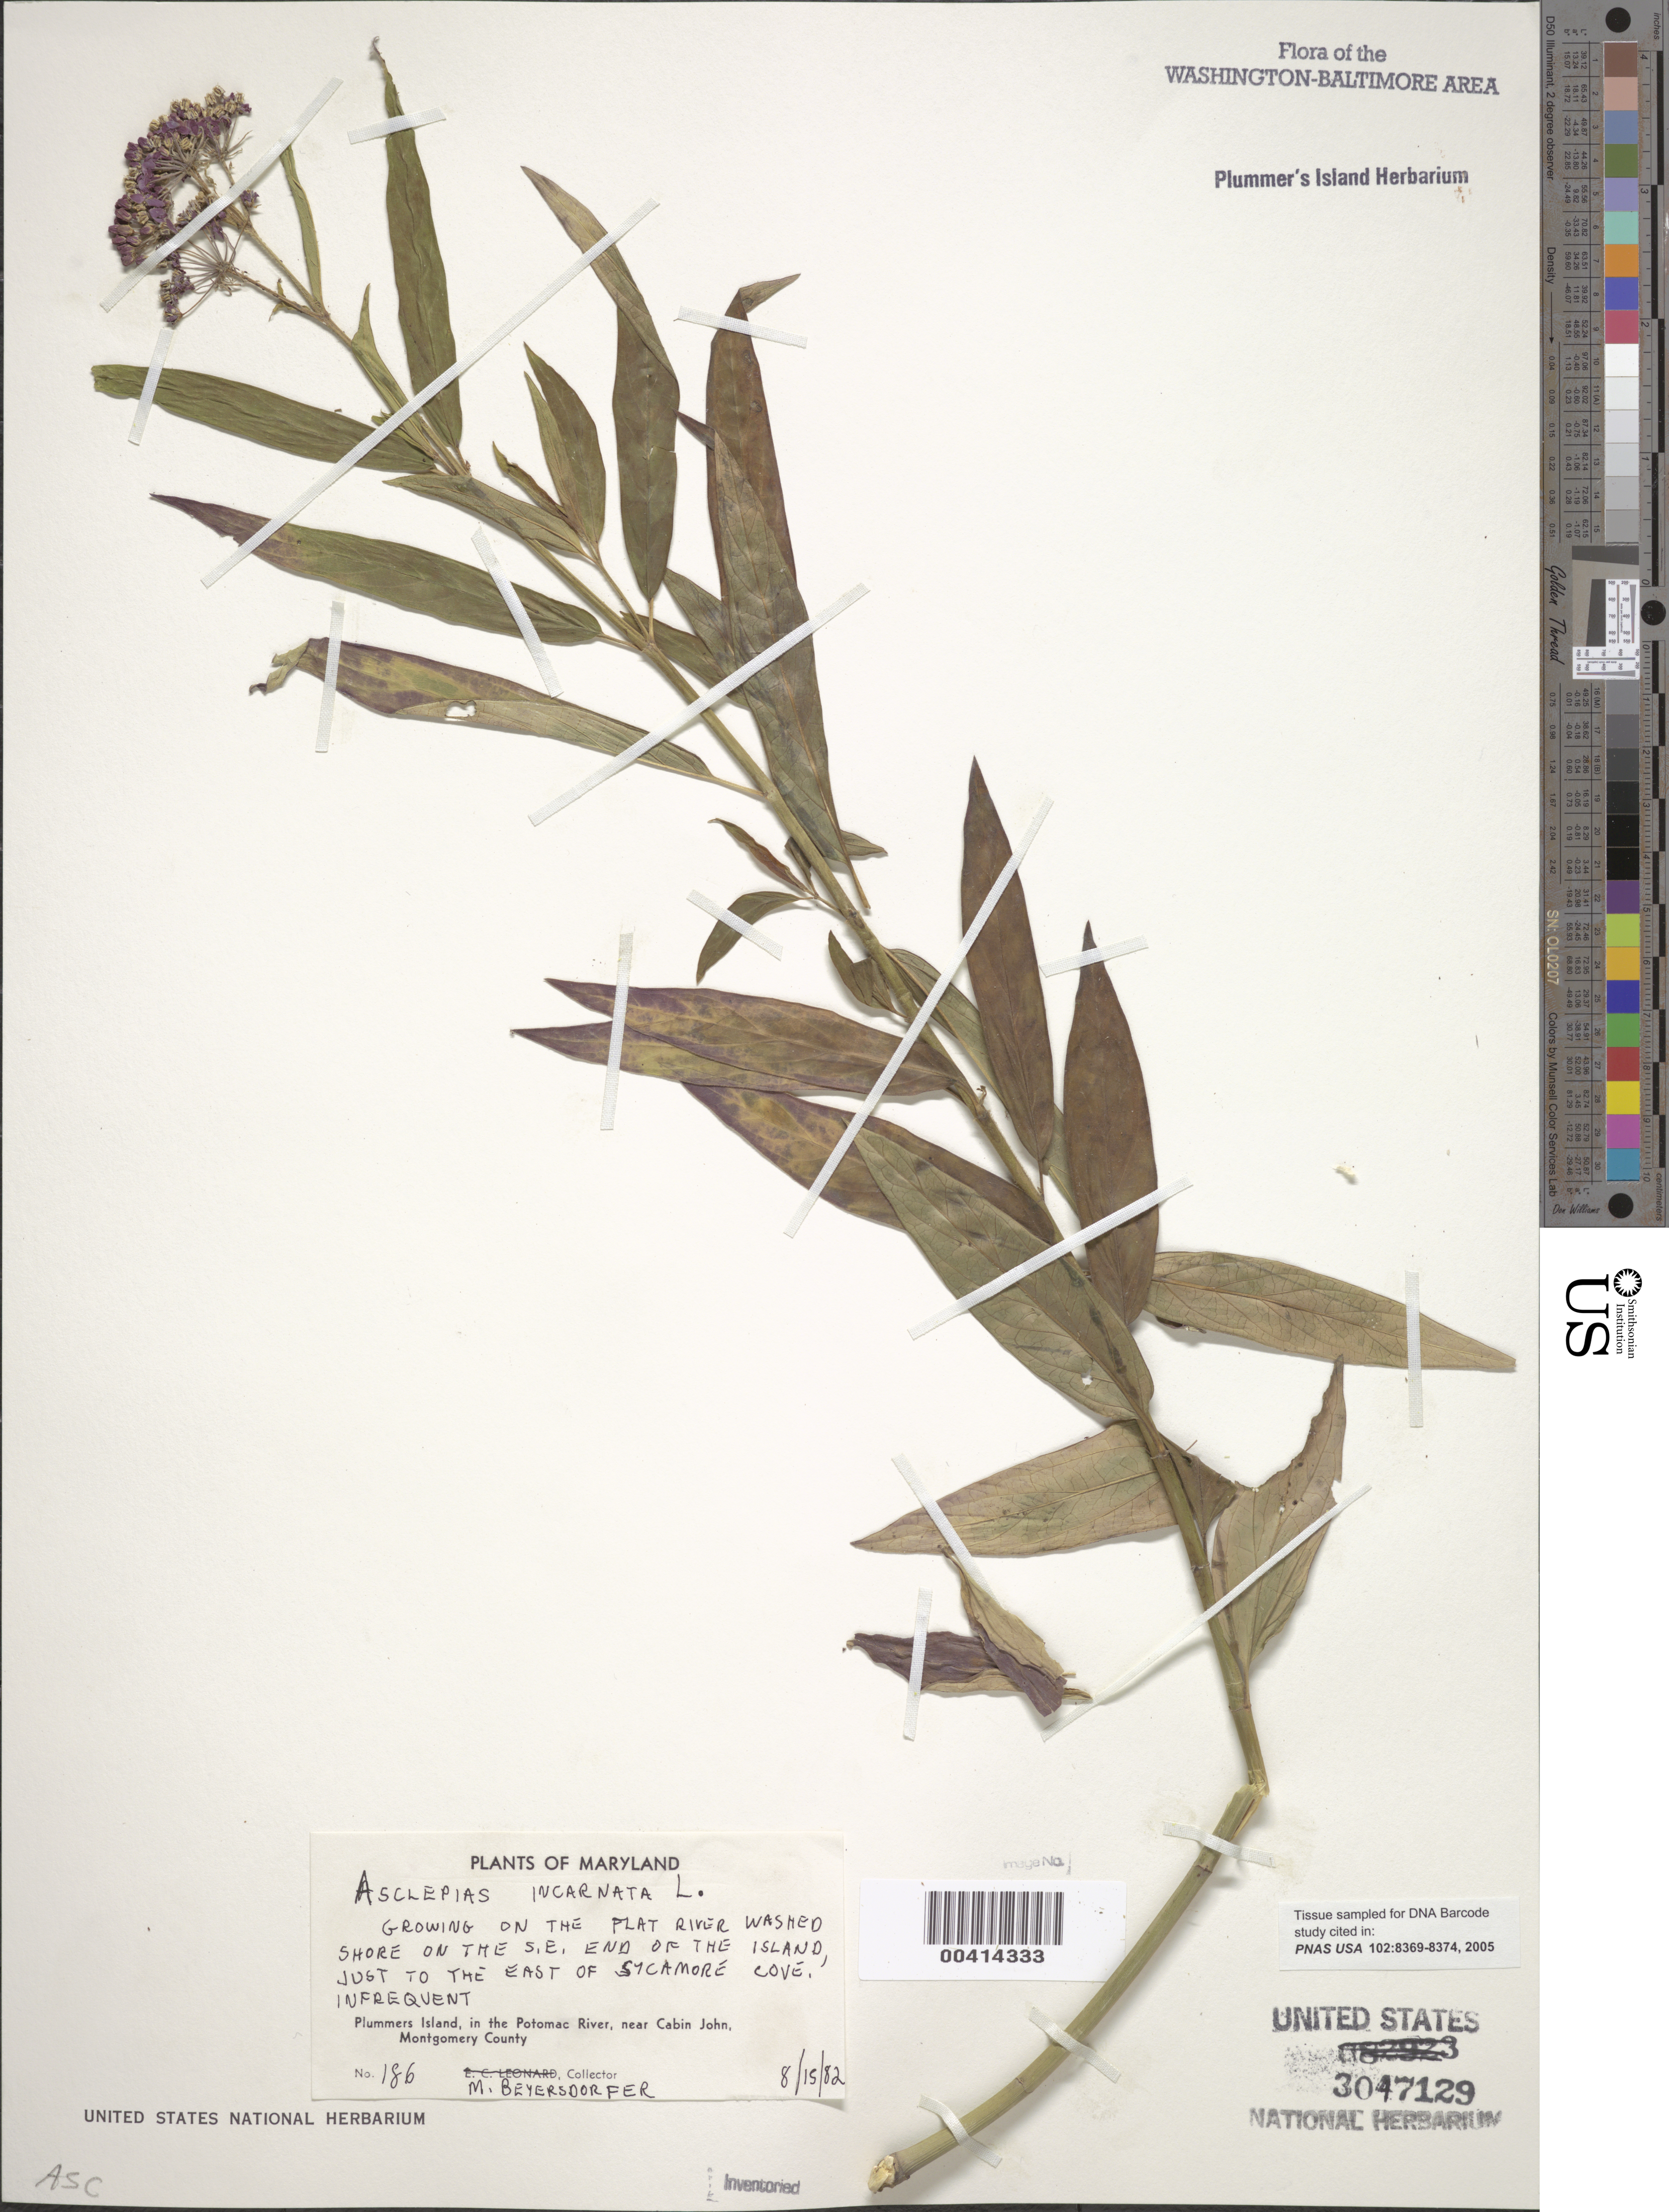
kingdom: Plantae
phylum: Tracheophyta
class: Magnoliopsida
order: Gentianales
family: Apocynaceae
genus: Asclepias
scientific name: Asclepias incarnata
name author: L.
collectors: M. Beyersdorfer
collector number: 186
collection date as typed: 15 Aug 1982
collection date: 1982-08-15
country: United States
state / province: Maryland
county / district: Montgomery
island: Plummers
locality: Plummer's Island; S.E. end of Island, just to the east of Sycamore Cove C. & O. Canal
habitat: Flat river washed shore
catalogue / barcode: US 3047129